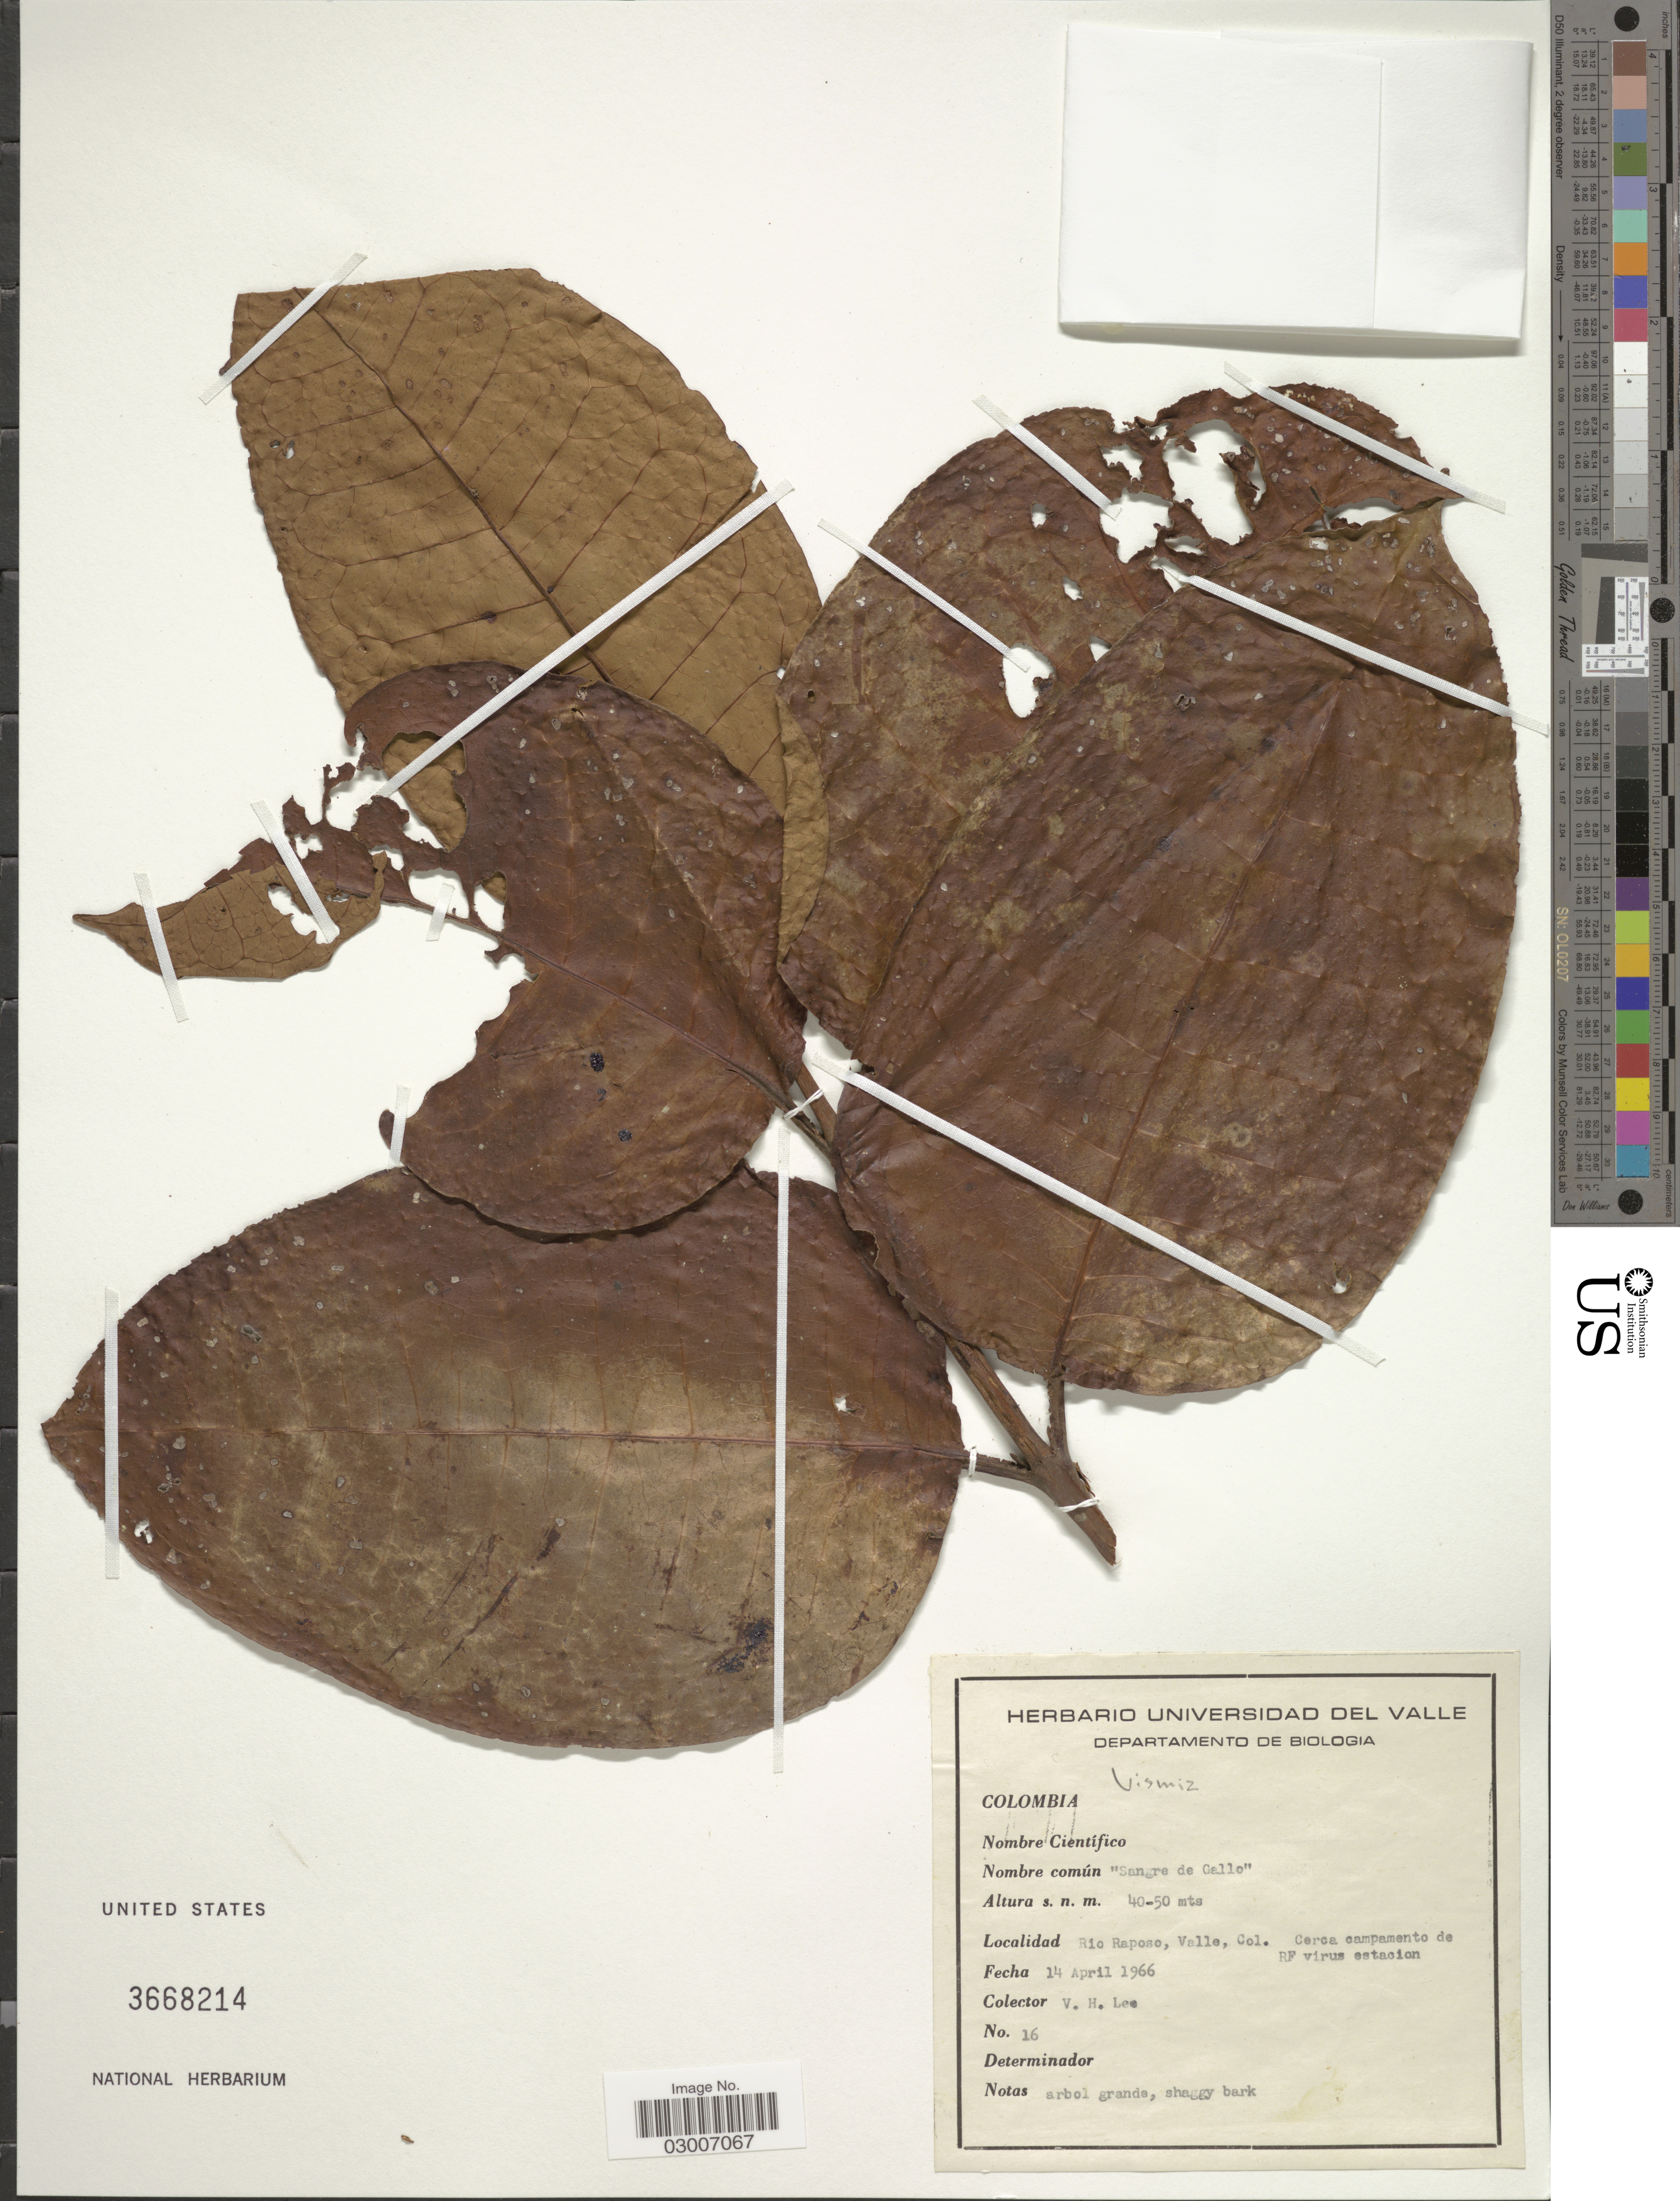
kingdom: Plantae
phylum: Tracheophyta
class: Magnoliopsida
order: Malpighiales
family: Hypericaceae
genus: Vismia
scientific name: Vismia sp.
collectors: V. H. Lee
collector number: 16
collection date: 1966-04-14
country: Colombia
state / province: Valle del Cauca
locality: Rio Raposo, Valle, Col. Cerca campamento de RF virus estacion.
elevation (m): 40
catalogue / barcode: US 3668214